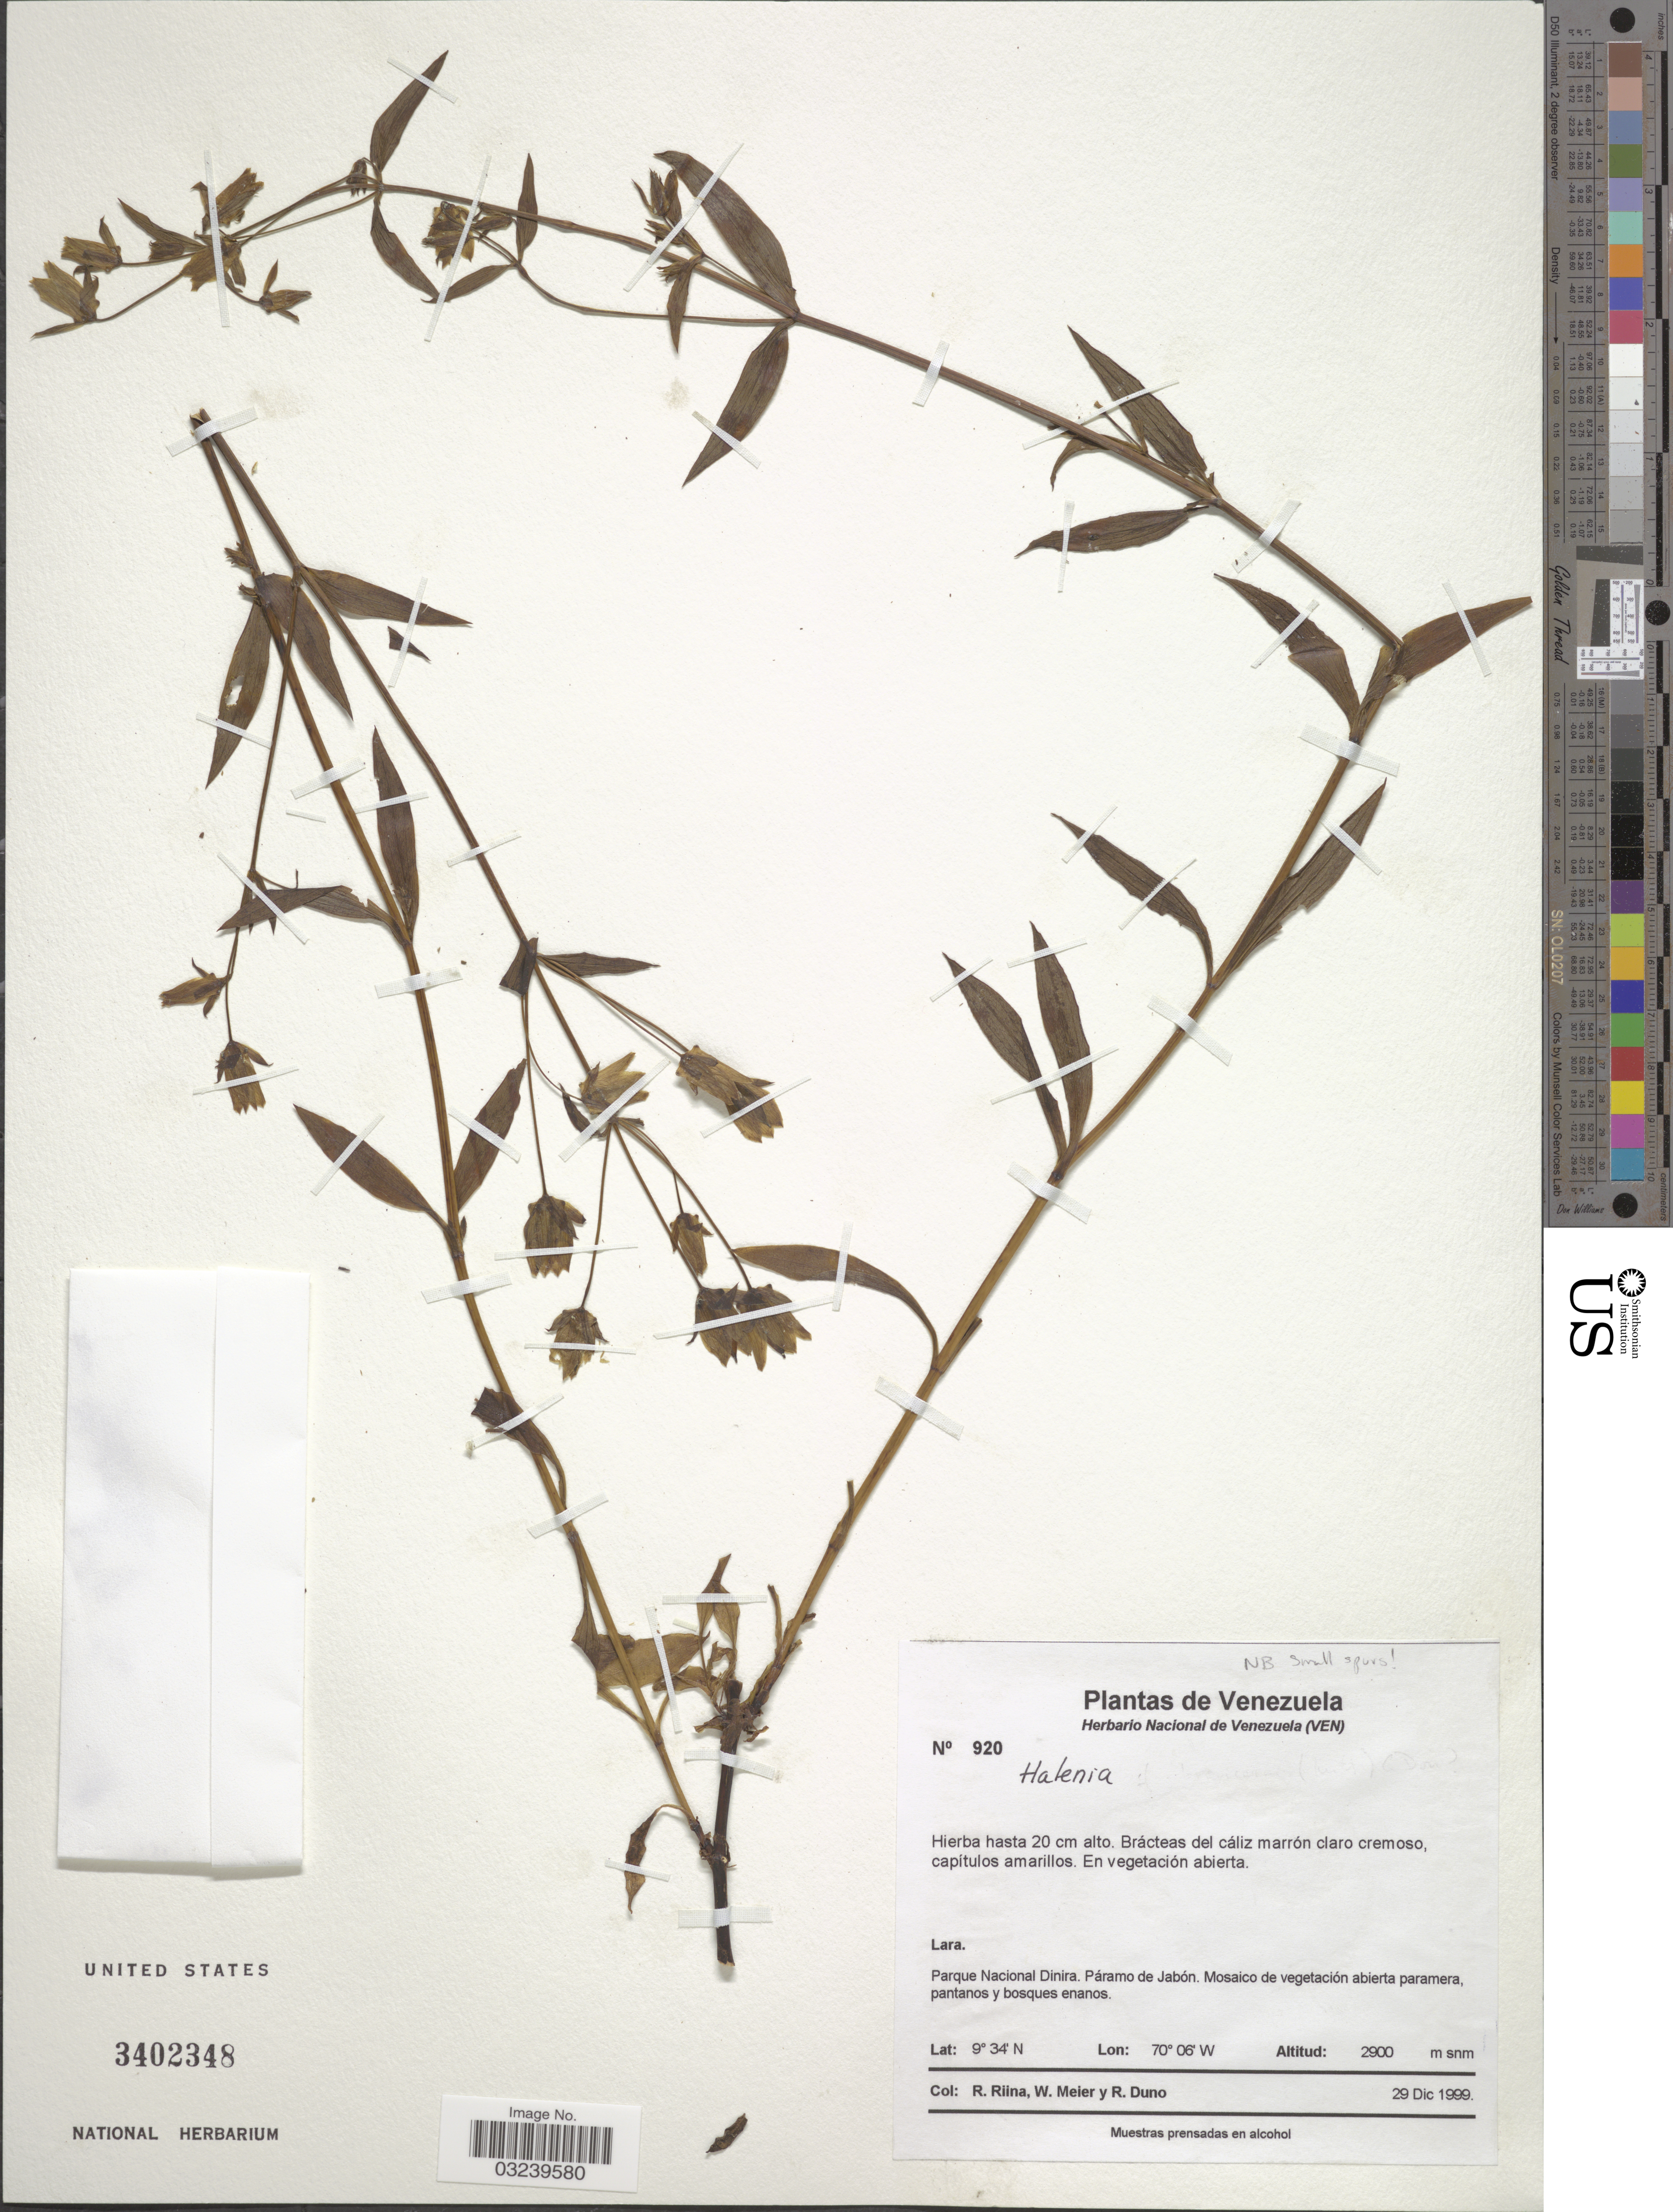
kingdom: Plantae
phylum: Tracheophyta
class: Magnoliopsida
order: Gentianales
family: Gentianaceae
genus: Halenia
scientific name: Halenia sp.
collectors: R. Riina, W. Meier & R. Duno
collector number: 920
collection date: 1999-12-29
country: Venezuela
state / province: Lara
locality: Parque Nacional Dinira, Páramo de Jabón.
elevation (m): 2900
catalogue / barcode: US 3402348